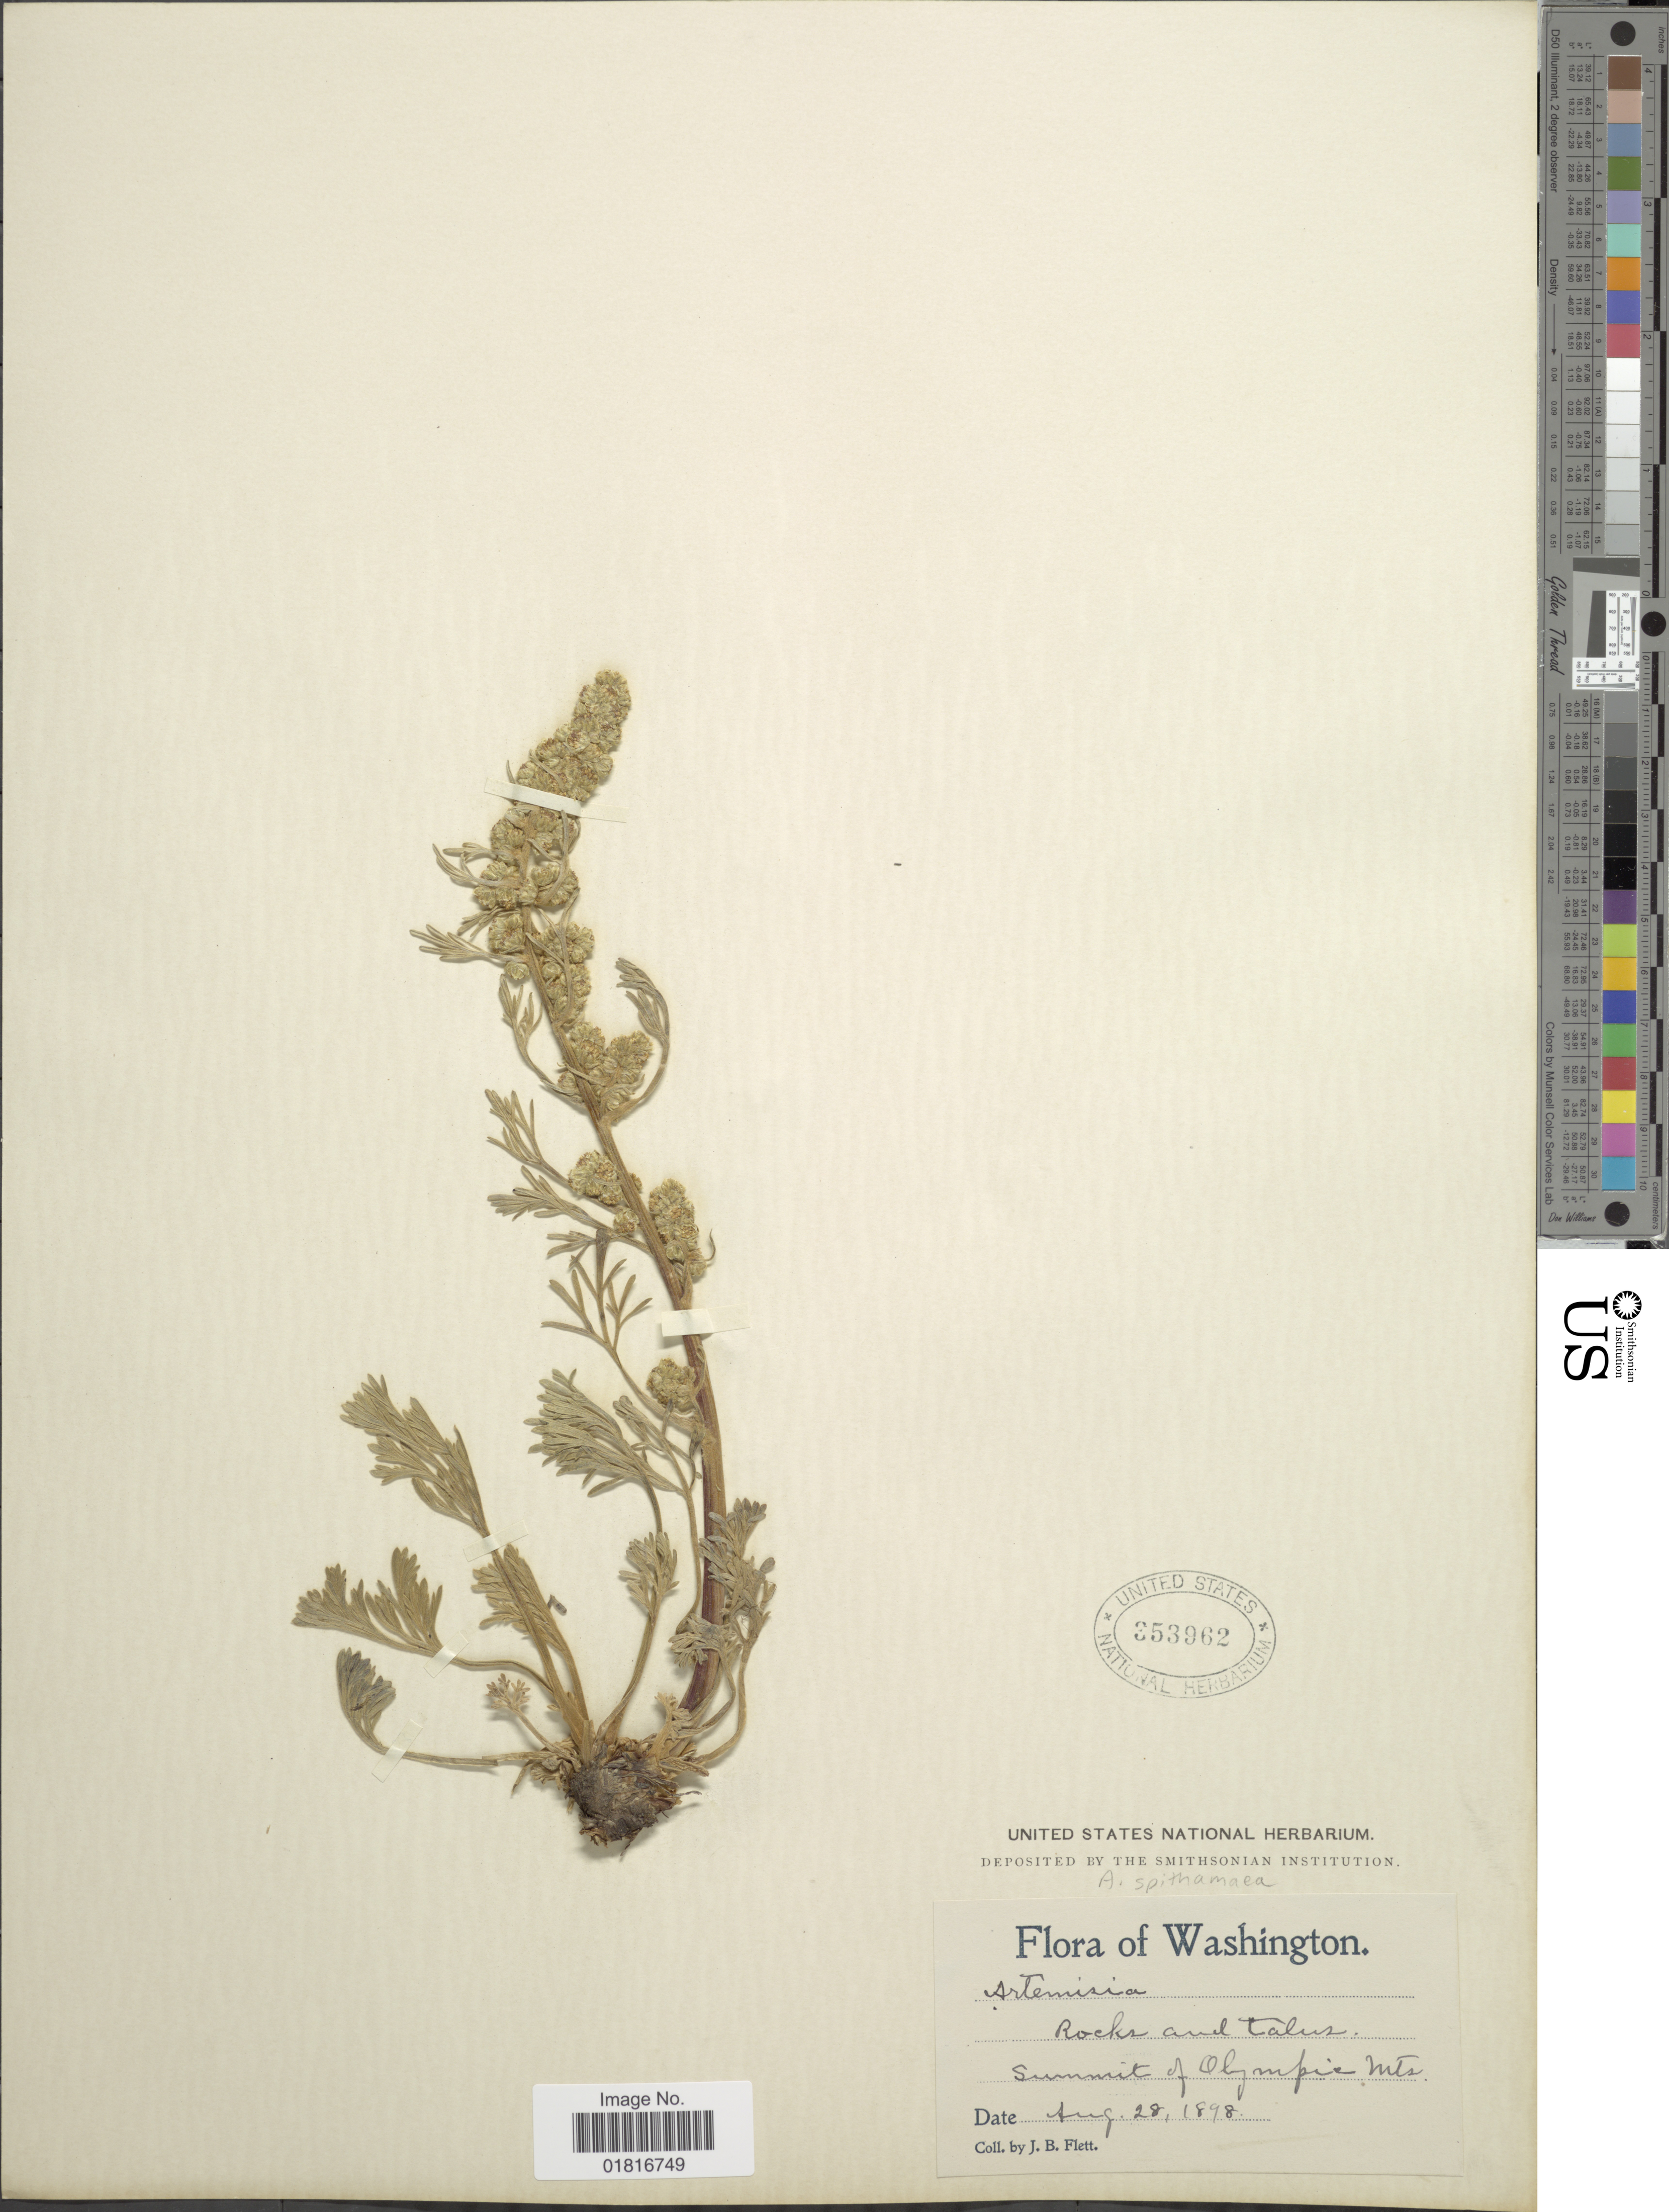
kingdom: Plantae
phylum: Tracheophyta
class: Magnoliopsida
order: Asterales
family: Asteraceae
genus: Artemisia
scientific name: Artemisia spithamaea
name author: Pursh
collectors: J. Flett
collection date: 1898-08-28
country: United States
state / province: Washington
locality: Rocks and talus, Summit of Olympic Mts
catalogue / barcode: US 353962